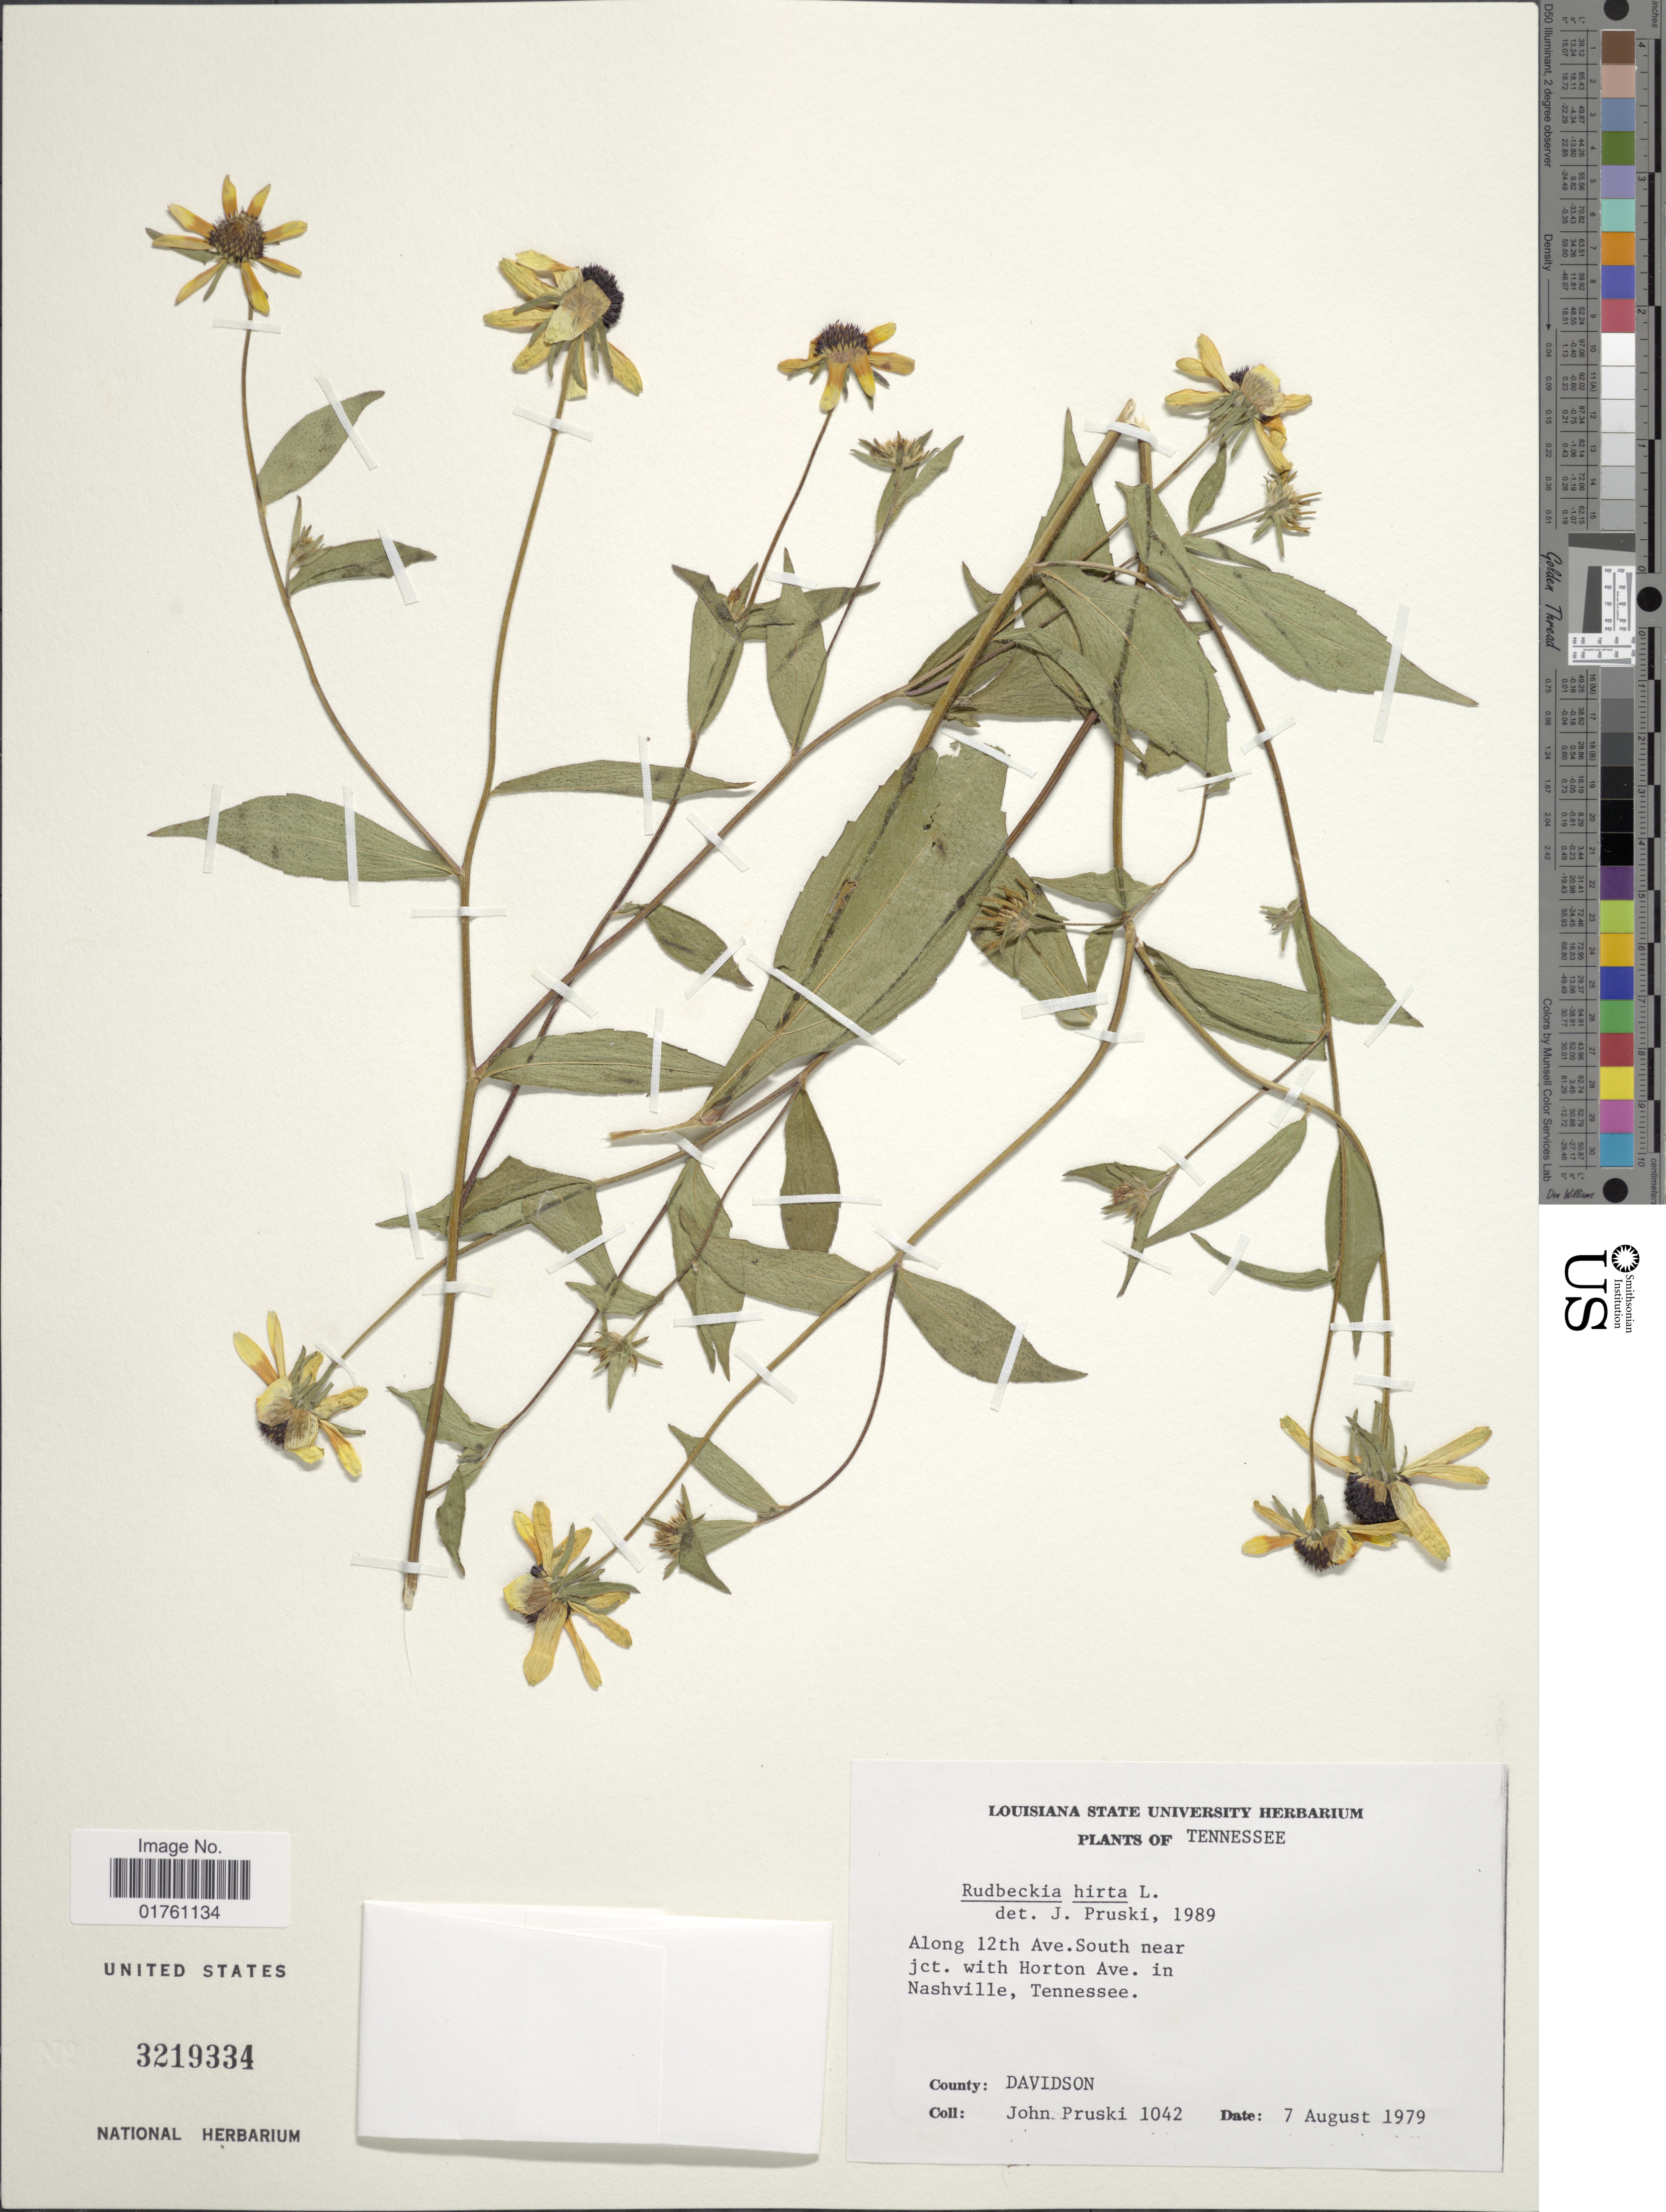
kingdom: Plantae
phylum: Tracheophyta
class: Magnoliopsida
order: Asterales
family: Asteraceae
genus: Rudbeckia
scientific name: Rudbeckia hirta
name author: L.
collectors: J. F. Pruski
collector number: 1042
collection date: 1979-08-07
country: United States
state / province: Tennessee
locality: Along 12th Ave. South near jct with Horton Ave. in Nashville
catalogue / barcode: US 3219334